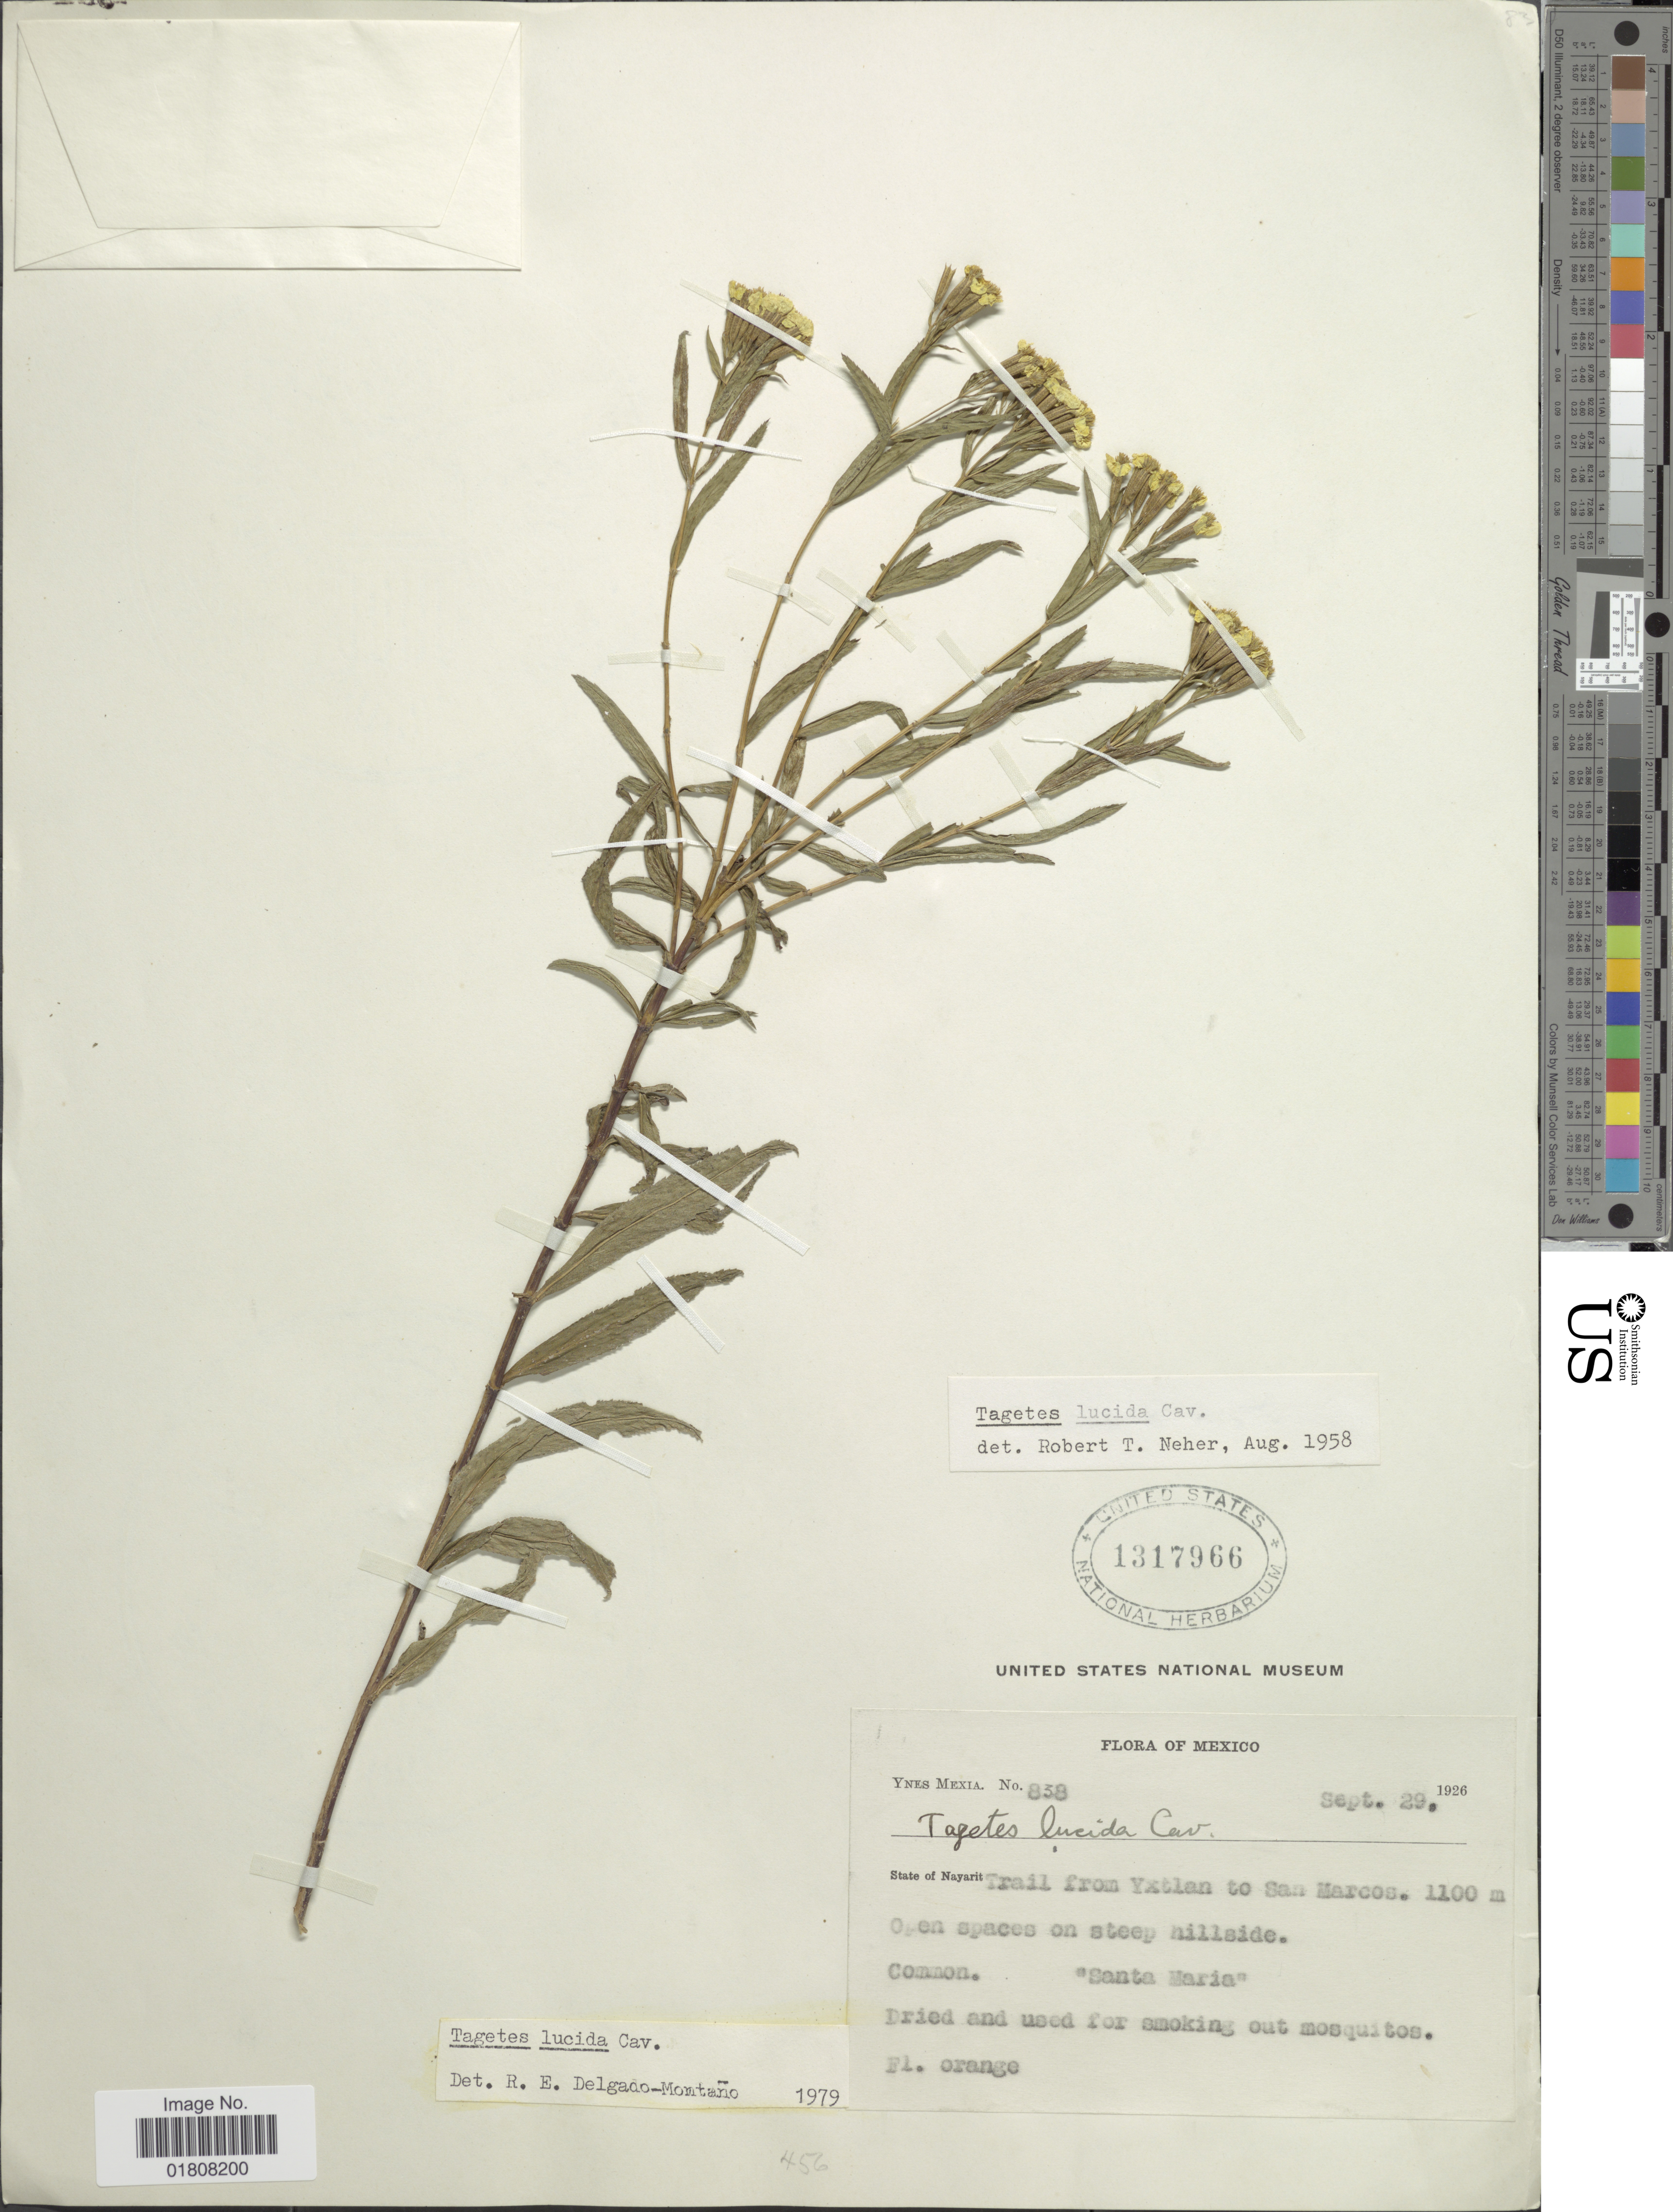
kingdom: Plantae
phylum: Tracheophyta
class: Magnoliopsida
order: Asterales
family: Asteraceae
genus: Tagetes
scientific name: Tagetes lucida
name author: Cav.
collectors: Y. Mexia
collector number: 838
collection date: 1926-09-29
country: Mexico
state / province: Nayarit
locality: Trail from Yxtlan to San Marcos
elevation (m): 1100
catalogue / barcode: US 1317966